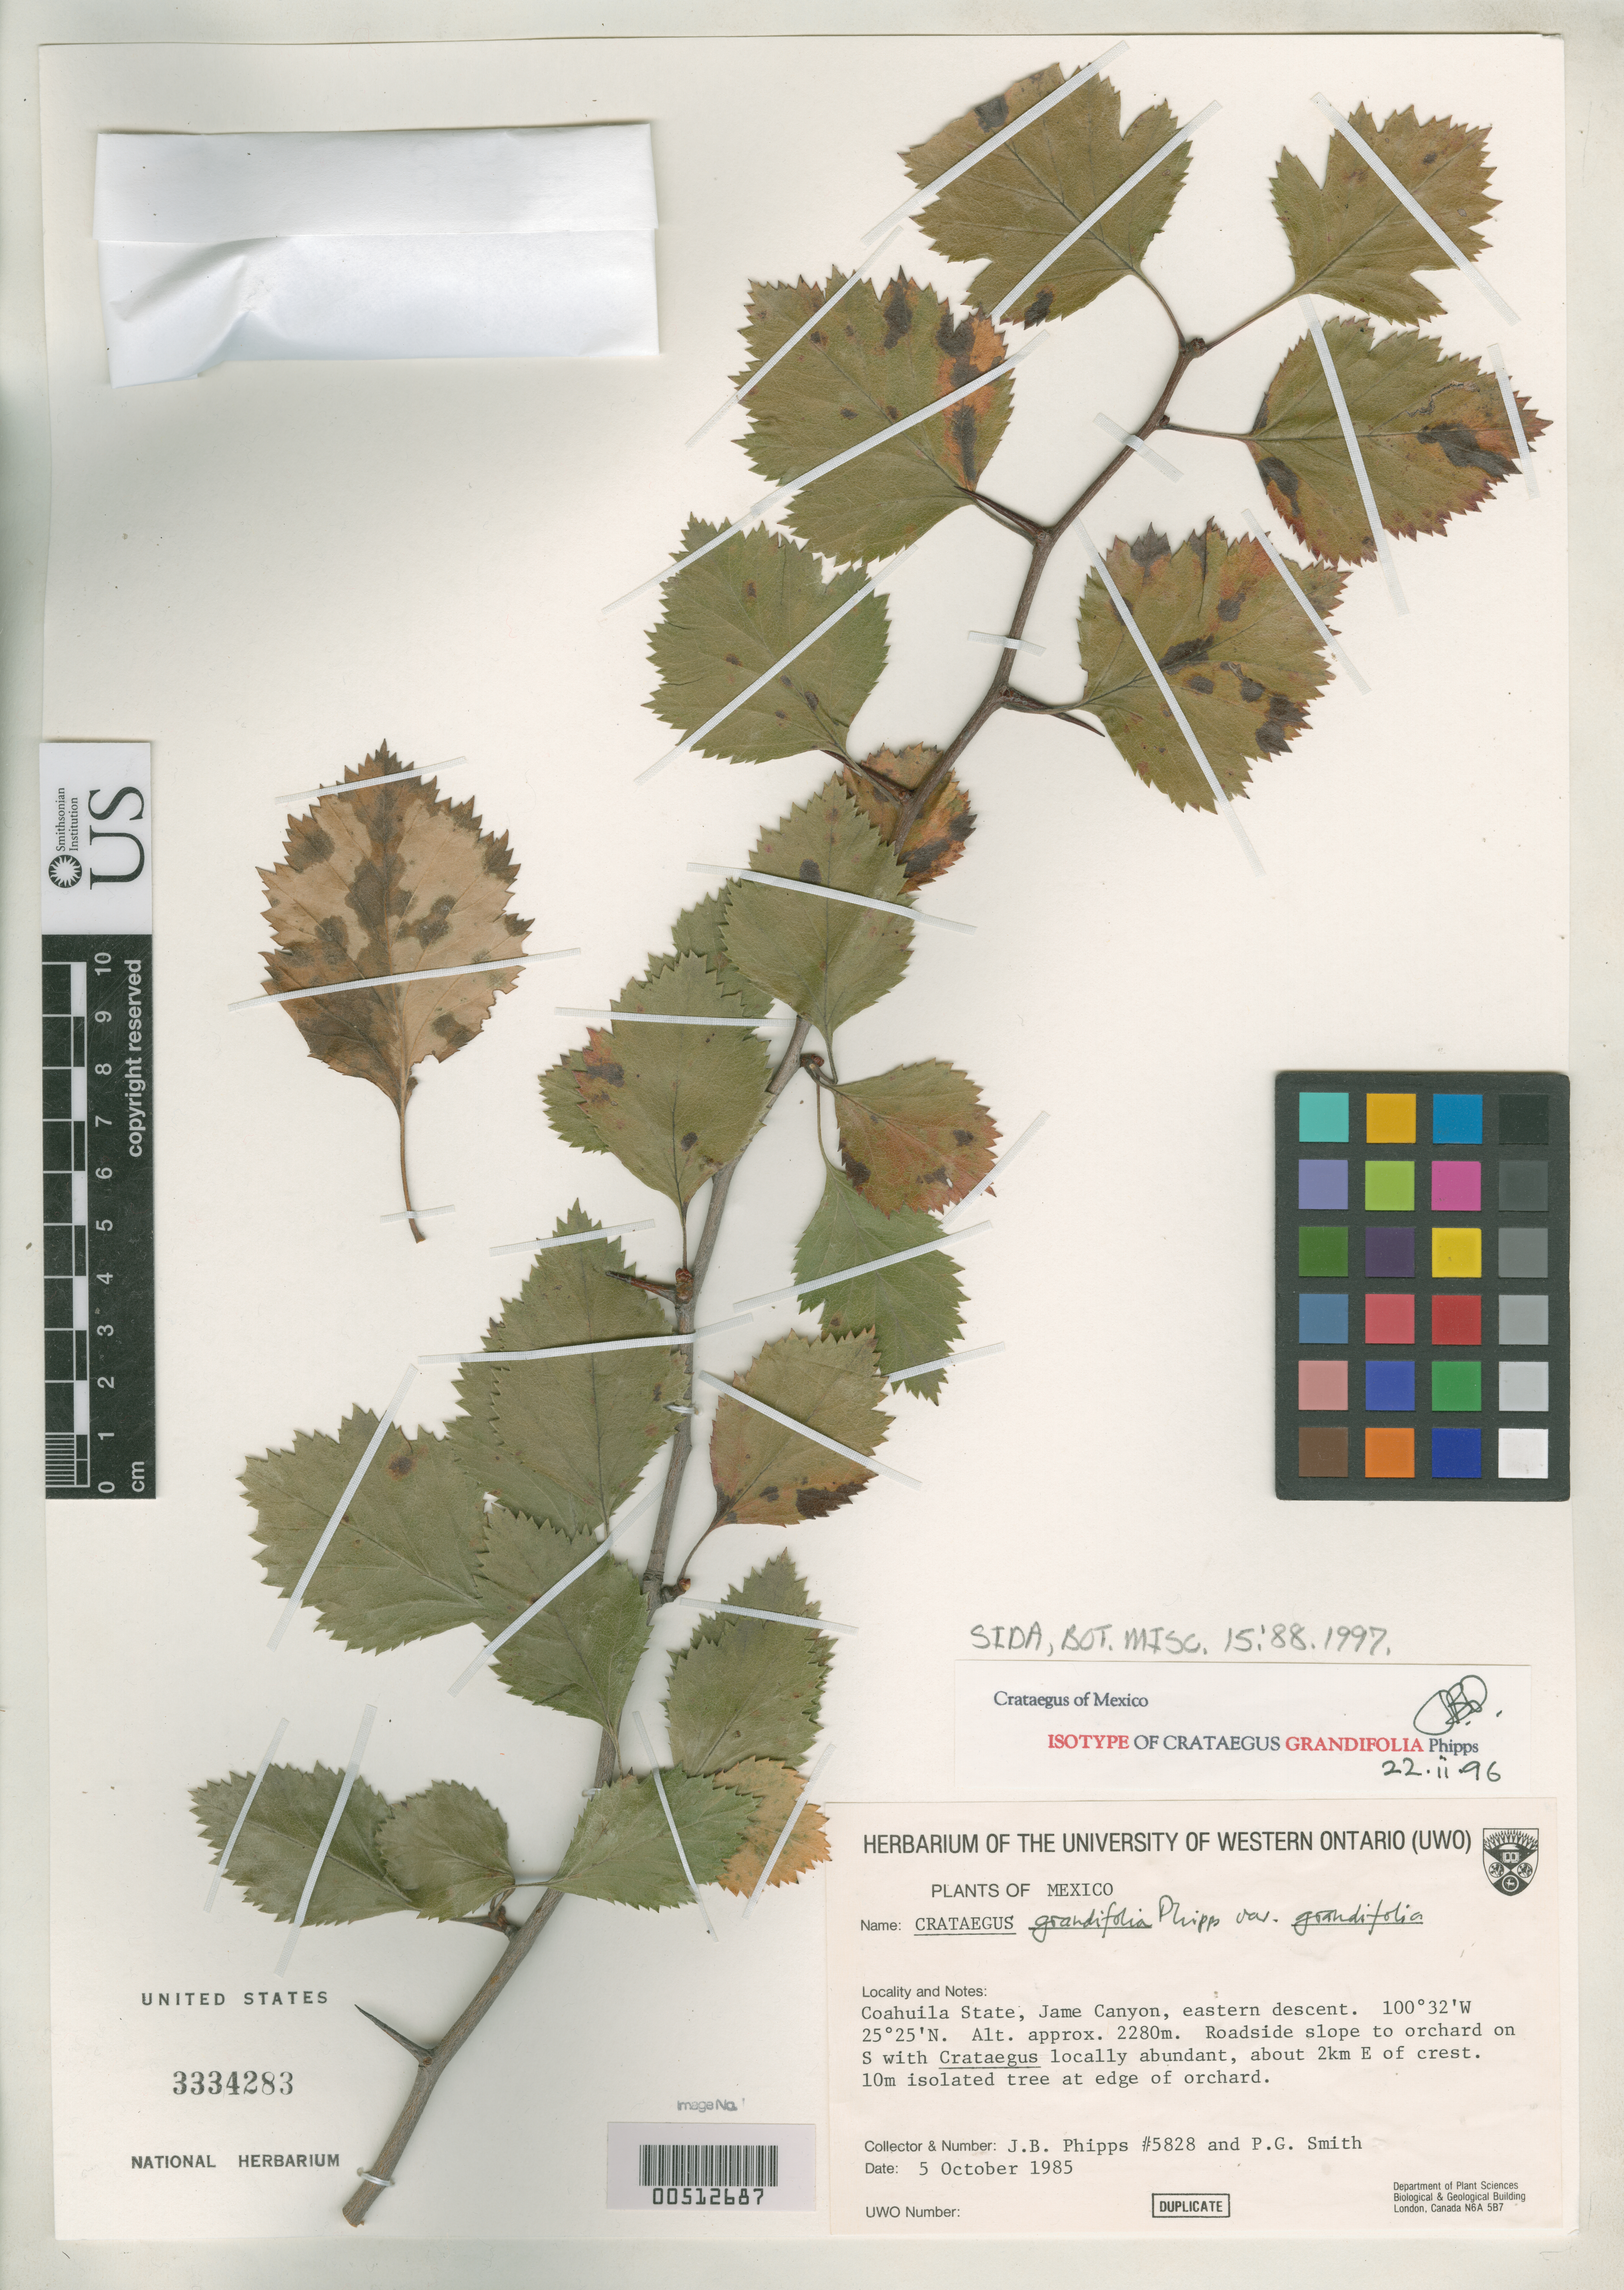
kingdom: Plantae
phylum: Tracheophyta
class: Magnoliopsida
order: Rosales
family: Rosaceae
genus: Crataegus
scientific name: Crataegus grandifolia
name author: J.B. Phipps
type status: Isotype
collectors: J. Phipps & P. Smith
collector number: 5828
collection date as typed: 05 Oct 1985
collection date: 1985-10-05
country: Mexico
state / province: Coahuila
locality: Jame Canyon, eastern descent.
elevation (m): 2280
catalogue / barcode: US 3334283